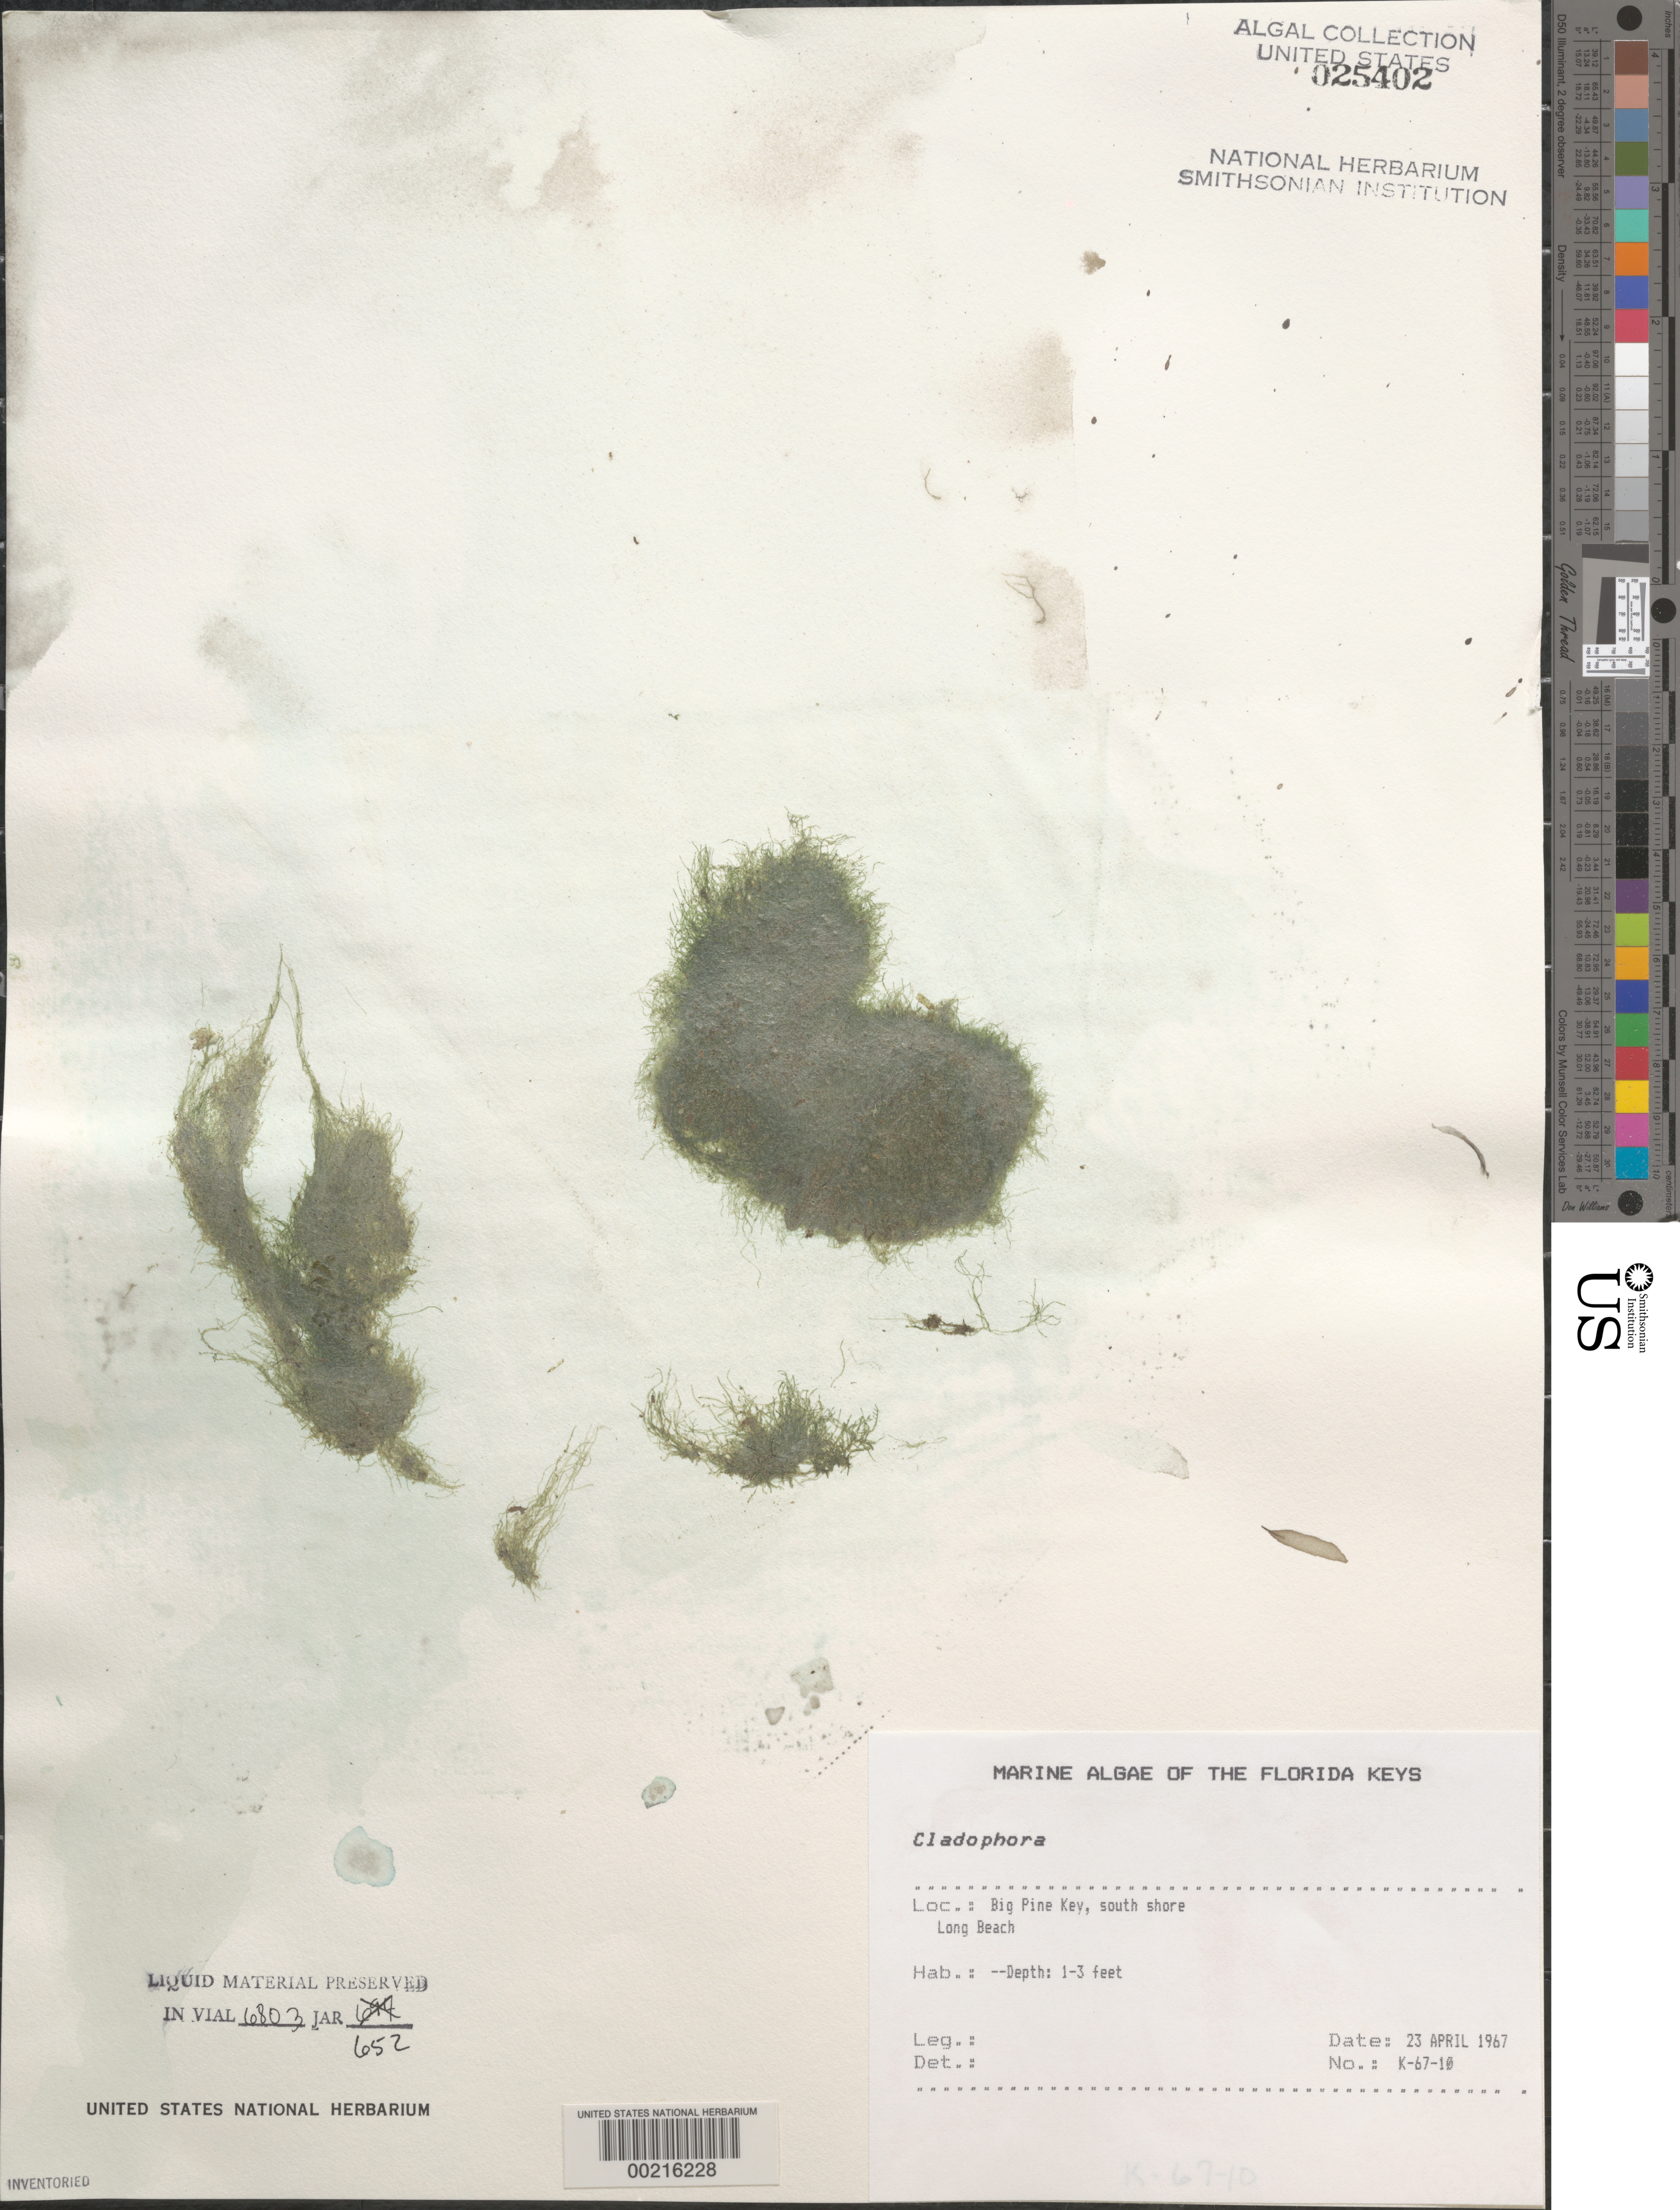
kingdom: Plantae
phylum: Chlorophyta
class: Ulvophyceae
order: Cladophorales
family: Cladophoraceae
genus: Cladophora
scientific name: Cladophora sp.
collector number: K-67-10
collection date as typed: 23 Apr 1967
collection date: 1967-04-23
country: United States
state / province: Florida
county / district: Monroe County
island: Big Pine Key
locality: Long Beach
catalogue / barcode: US 25402